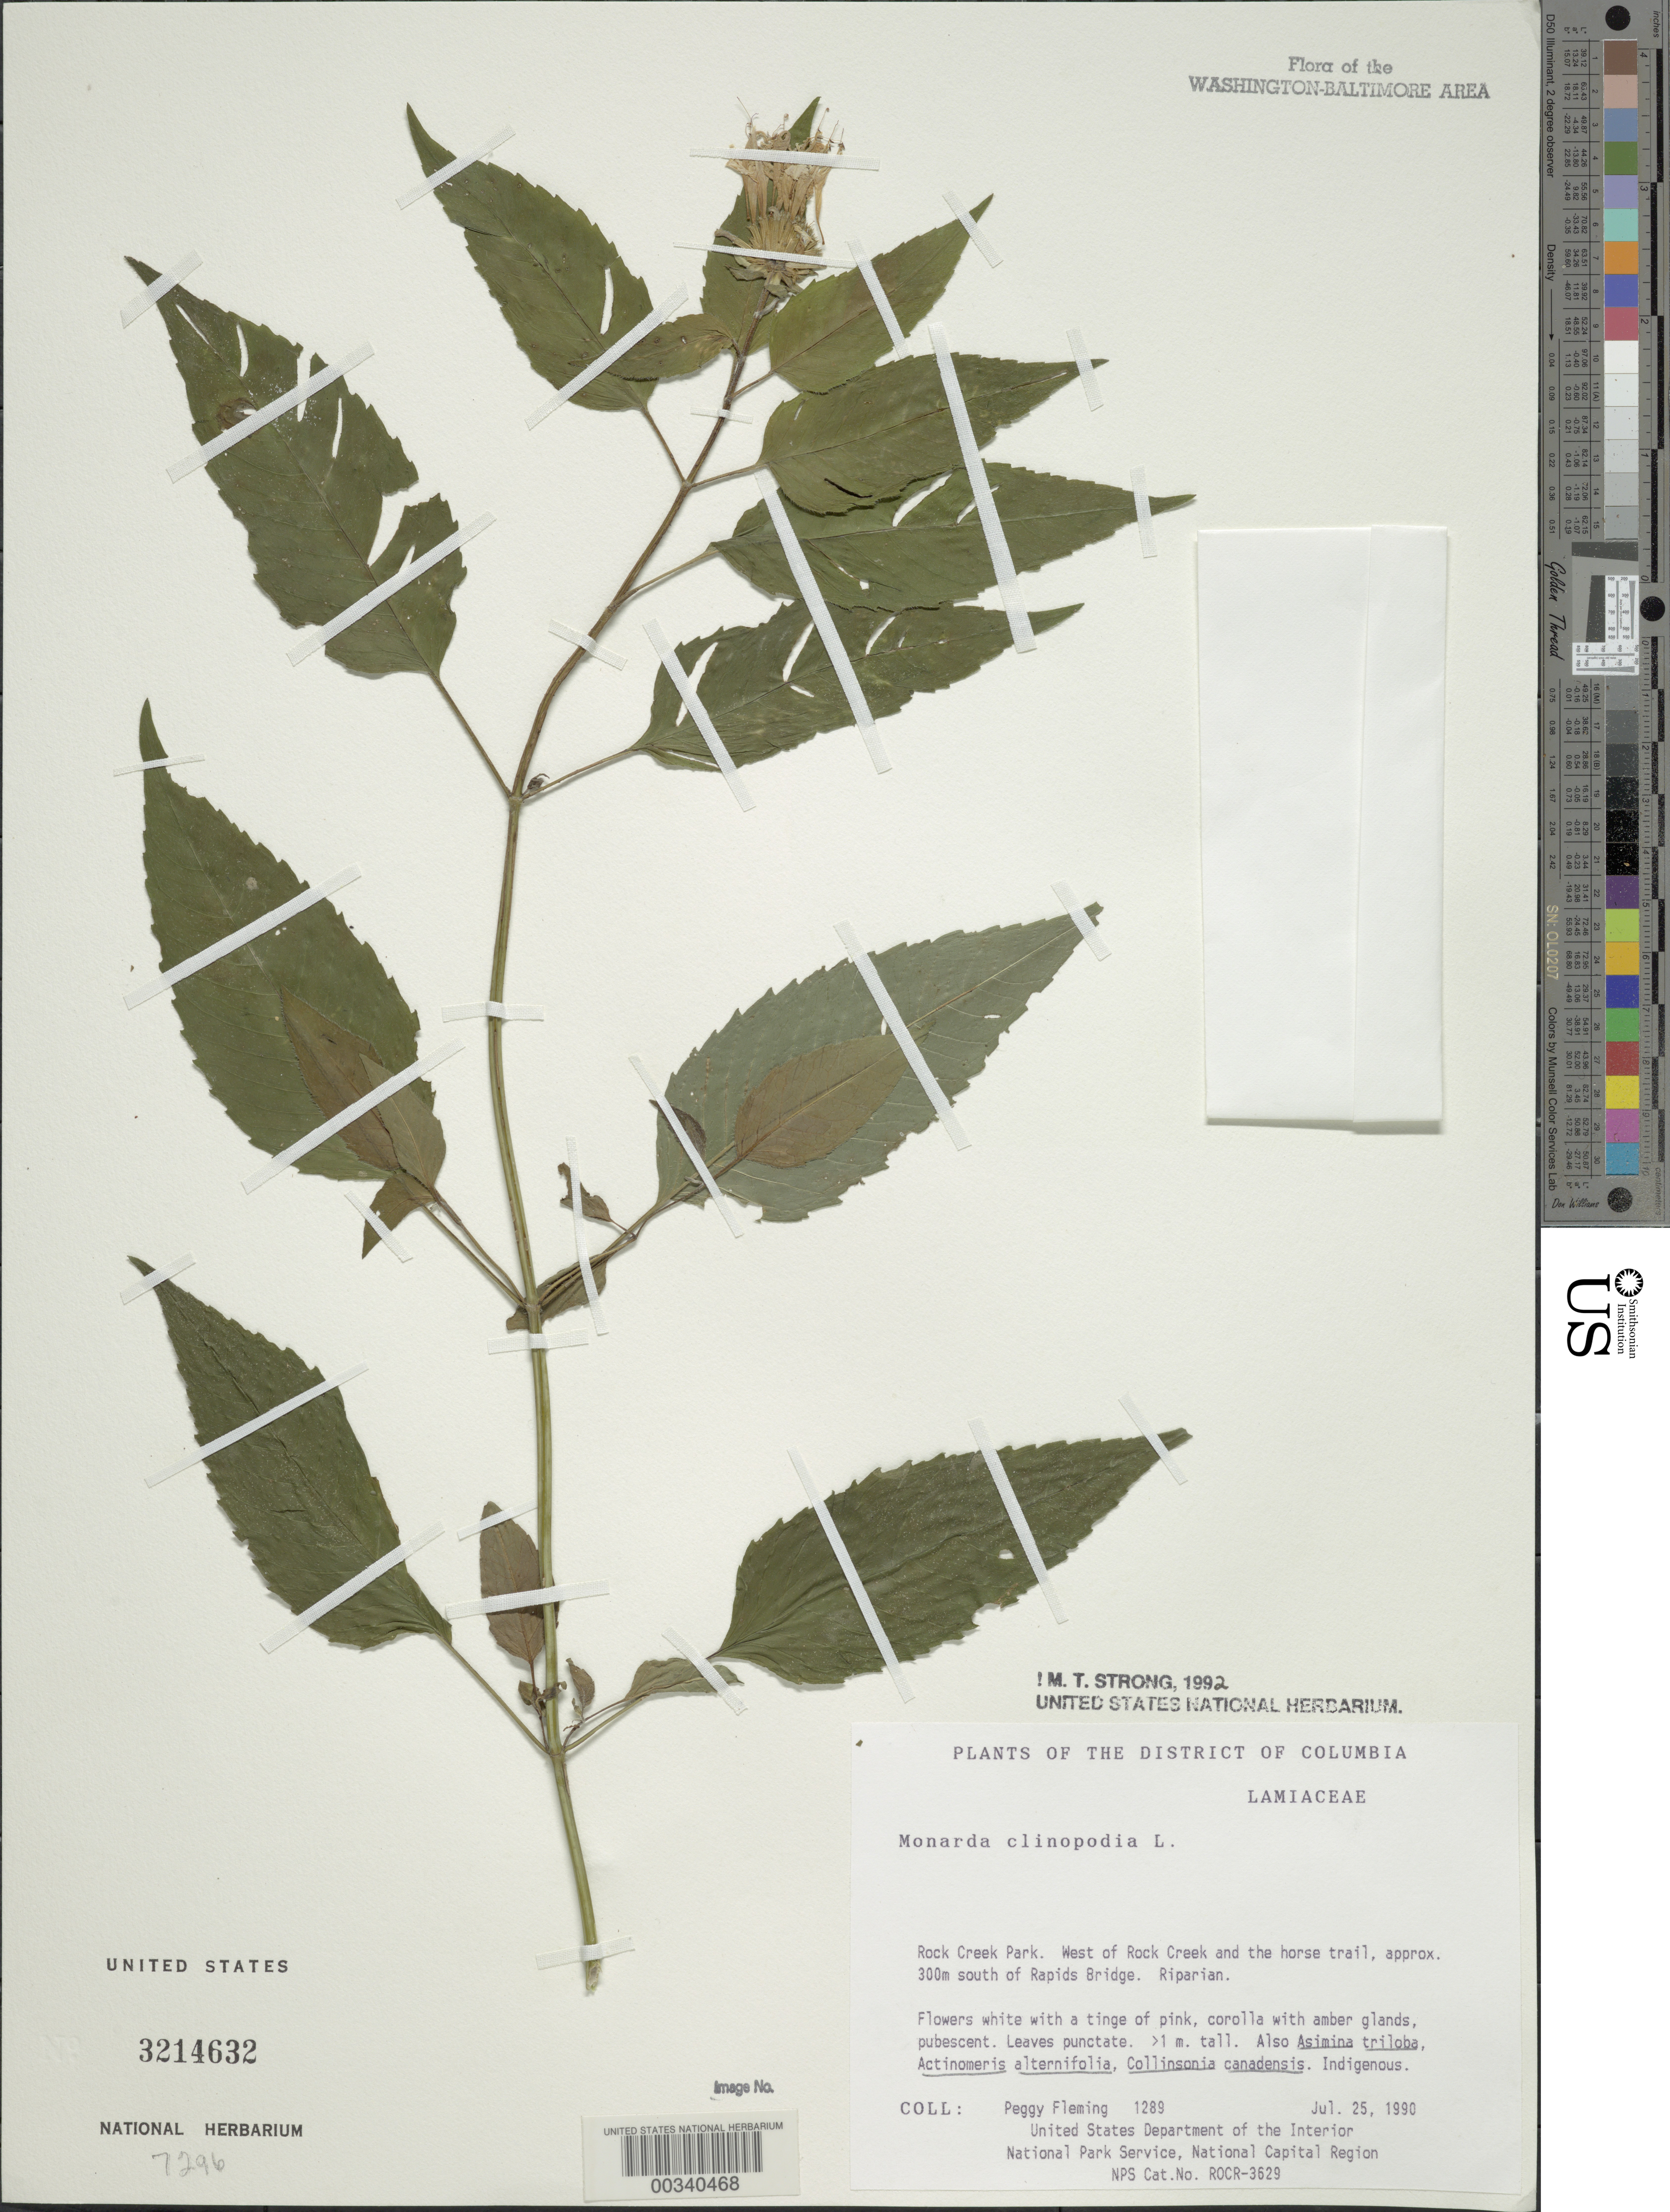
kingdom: Plantae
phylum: Tracheophyta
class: Magnoliopsida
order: Lamiales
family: Lamiaceae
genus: Monarda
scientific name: Monarda clinopodia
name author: L.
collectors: P. Fleming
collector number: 1289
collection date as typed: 25 Jul 1990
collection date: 1990-07-25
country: United States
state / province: District of Columbia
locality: Rock Creek Park, W of Rock Creek and the horse trail Rock Creek Park and vicinity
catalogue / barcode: US 3214632